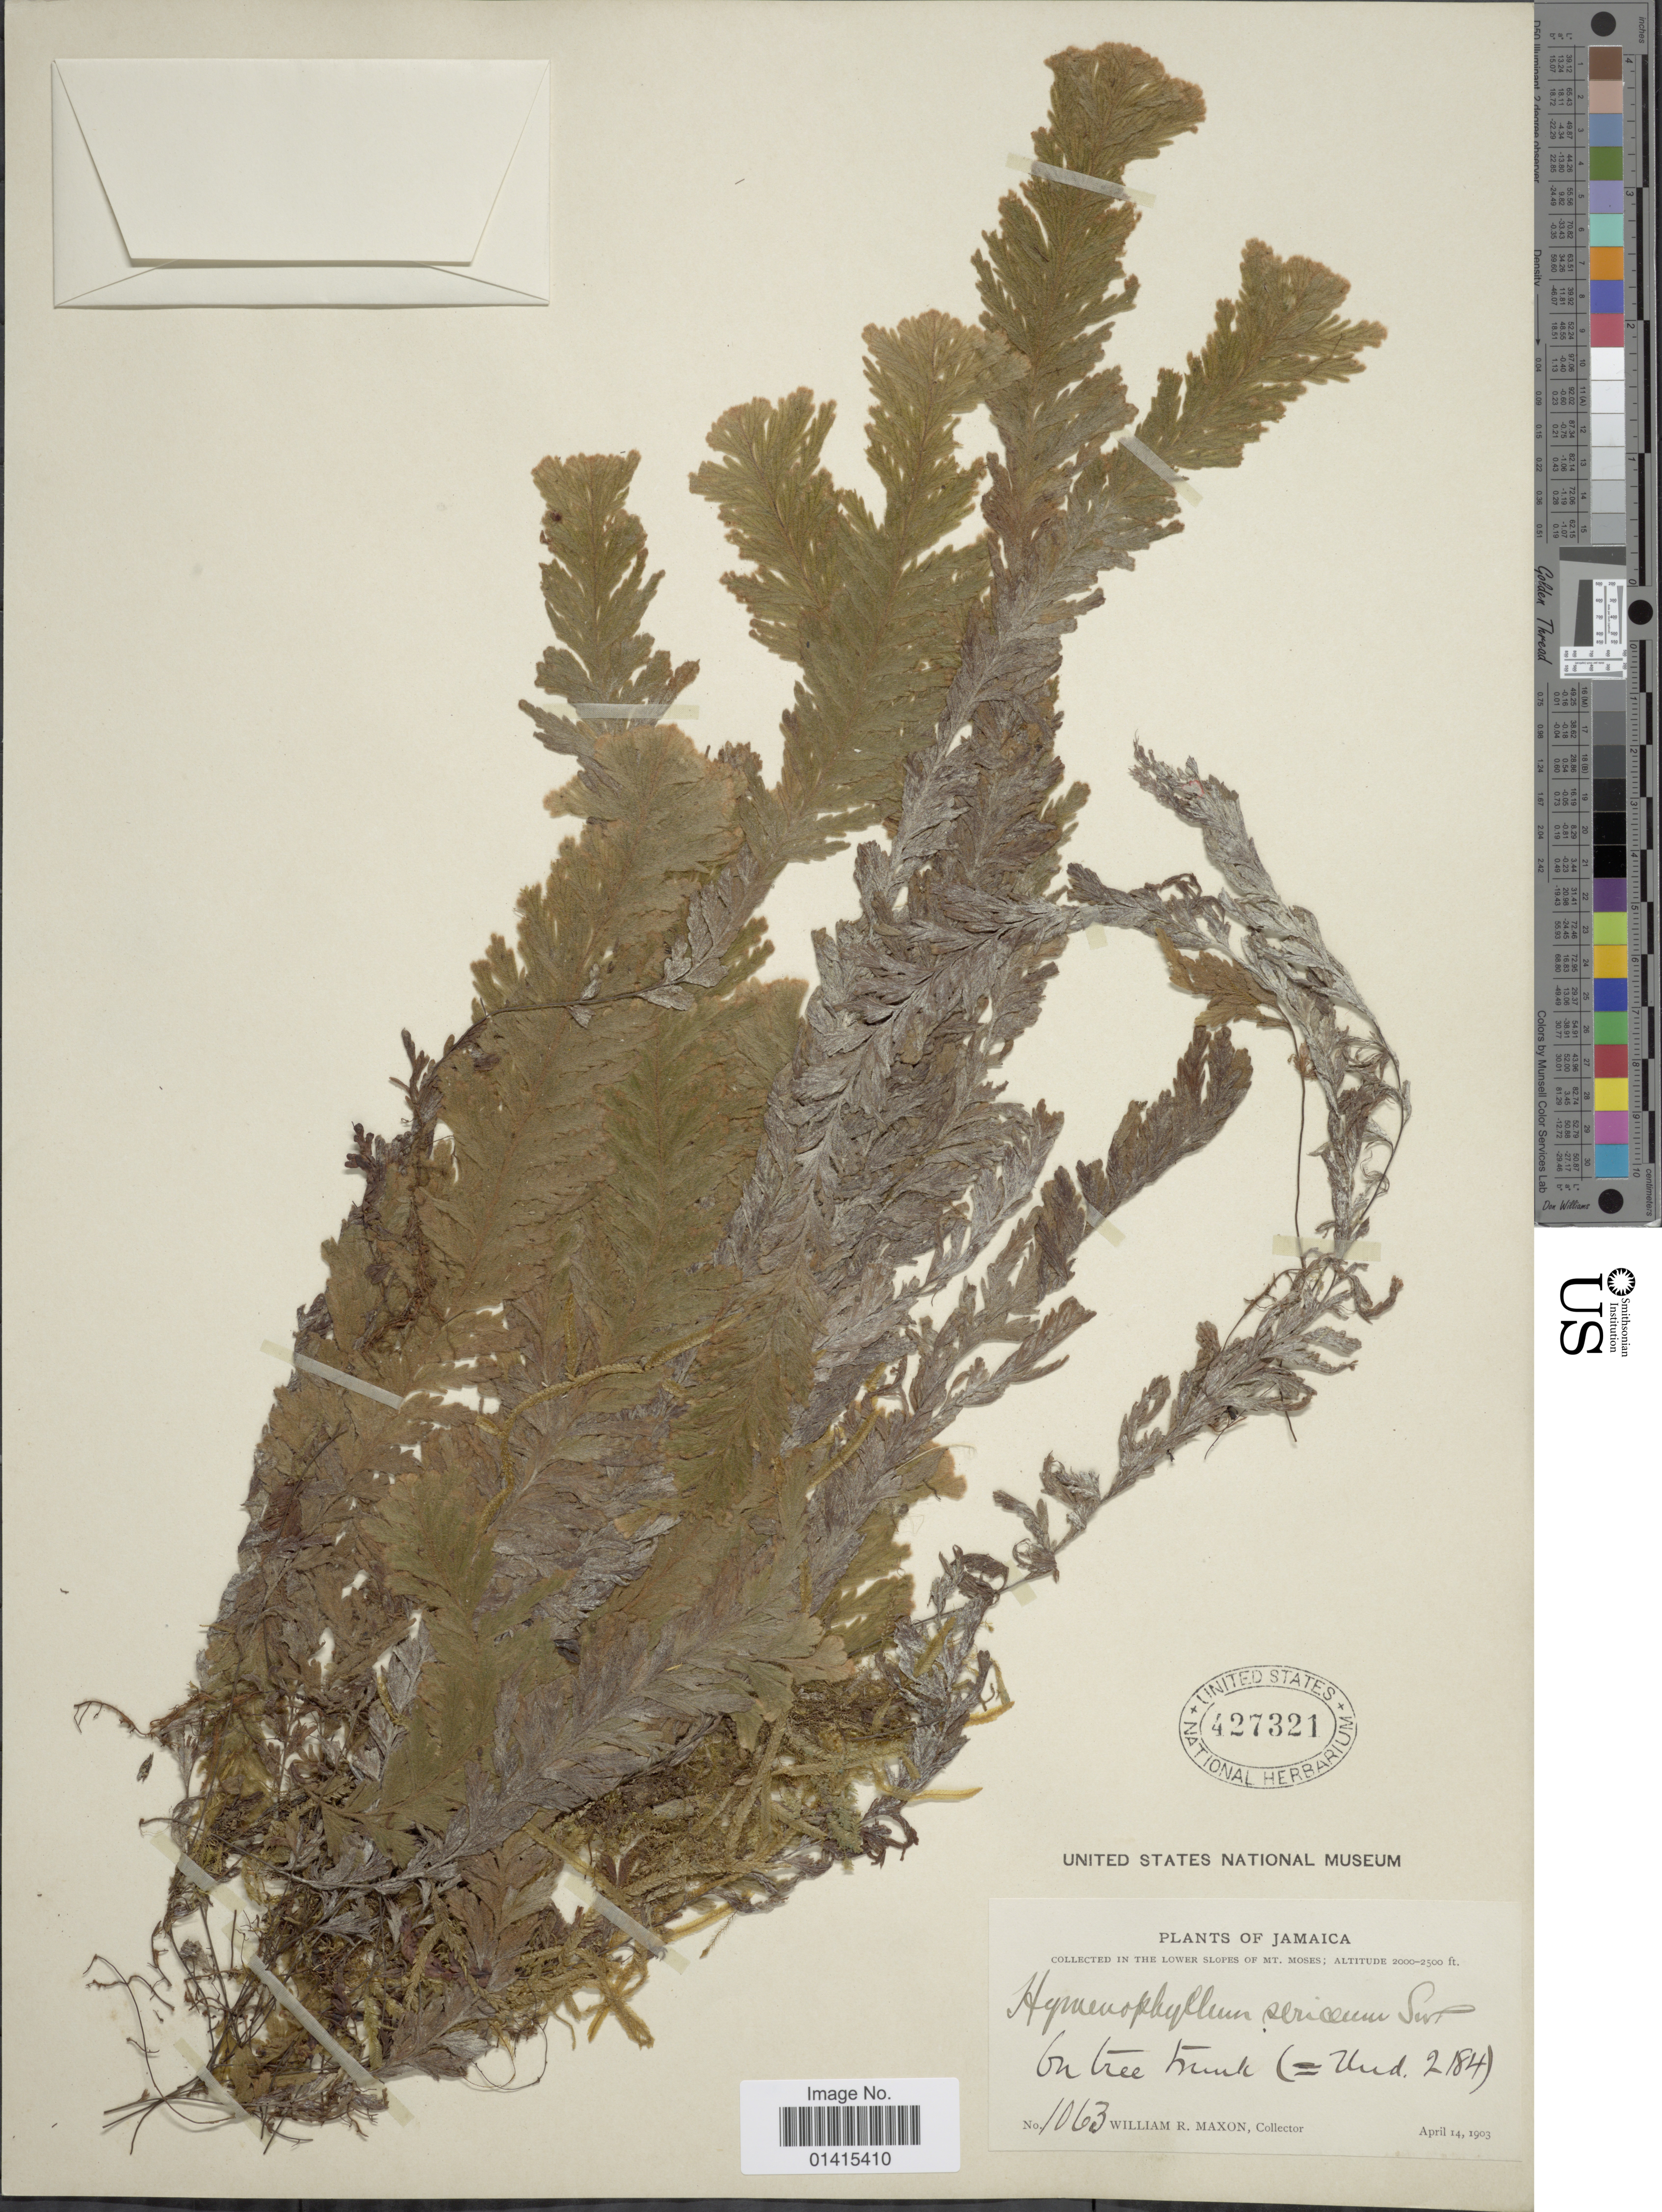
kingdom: Plantae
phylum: Tracheophyta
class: Polypodiopsida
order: Hymenophyllales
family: Hymenophyllaceae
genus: Hymenophyllum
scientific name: Hymenophyllum sericeum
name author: Sw. in Schrad.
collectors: W. R. Maxon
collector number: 1063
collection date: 1903-04-14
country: Jamaica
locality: In the lower slopes of Mt. Moses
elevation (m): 610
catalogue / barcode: US 427321